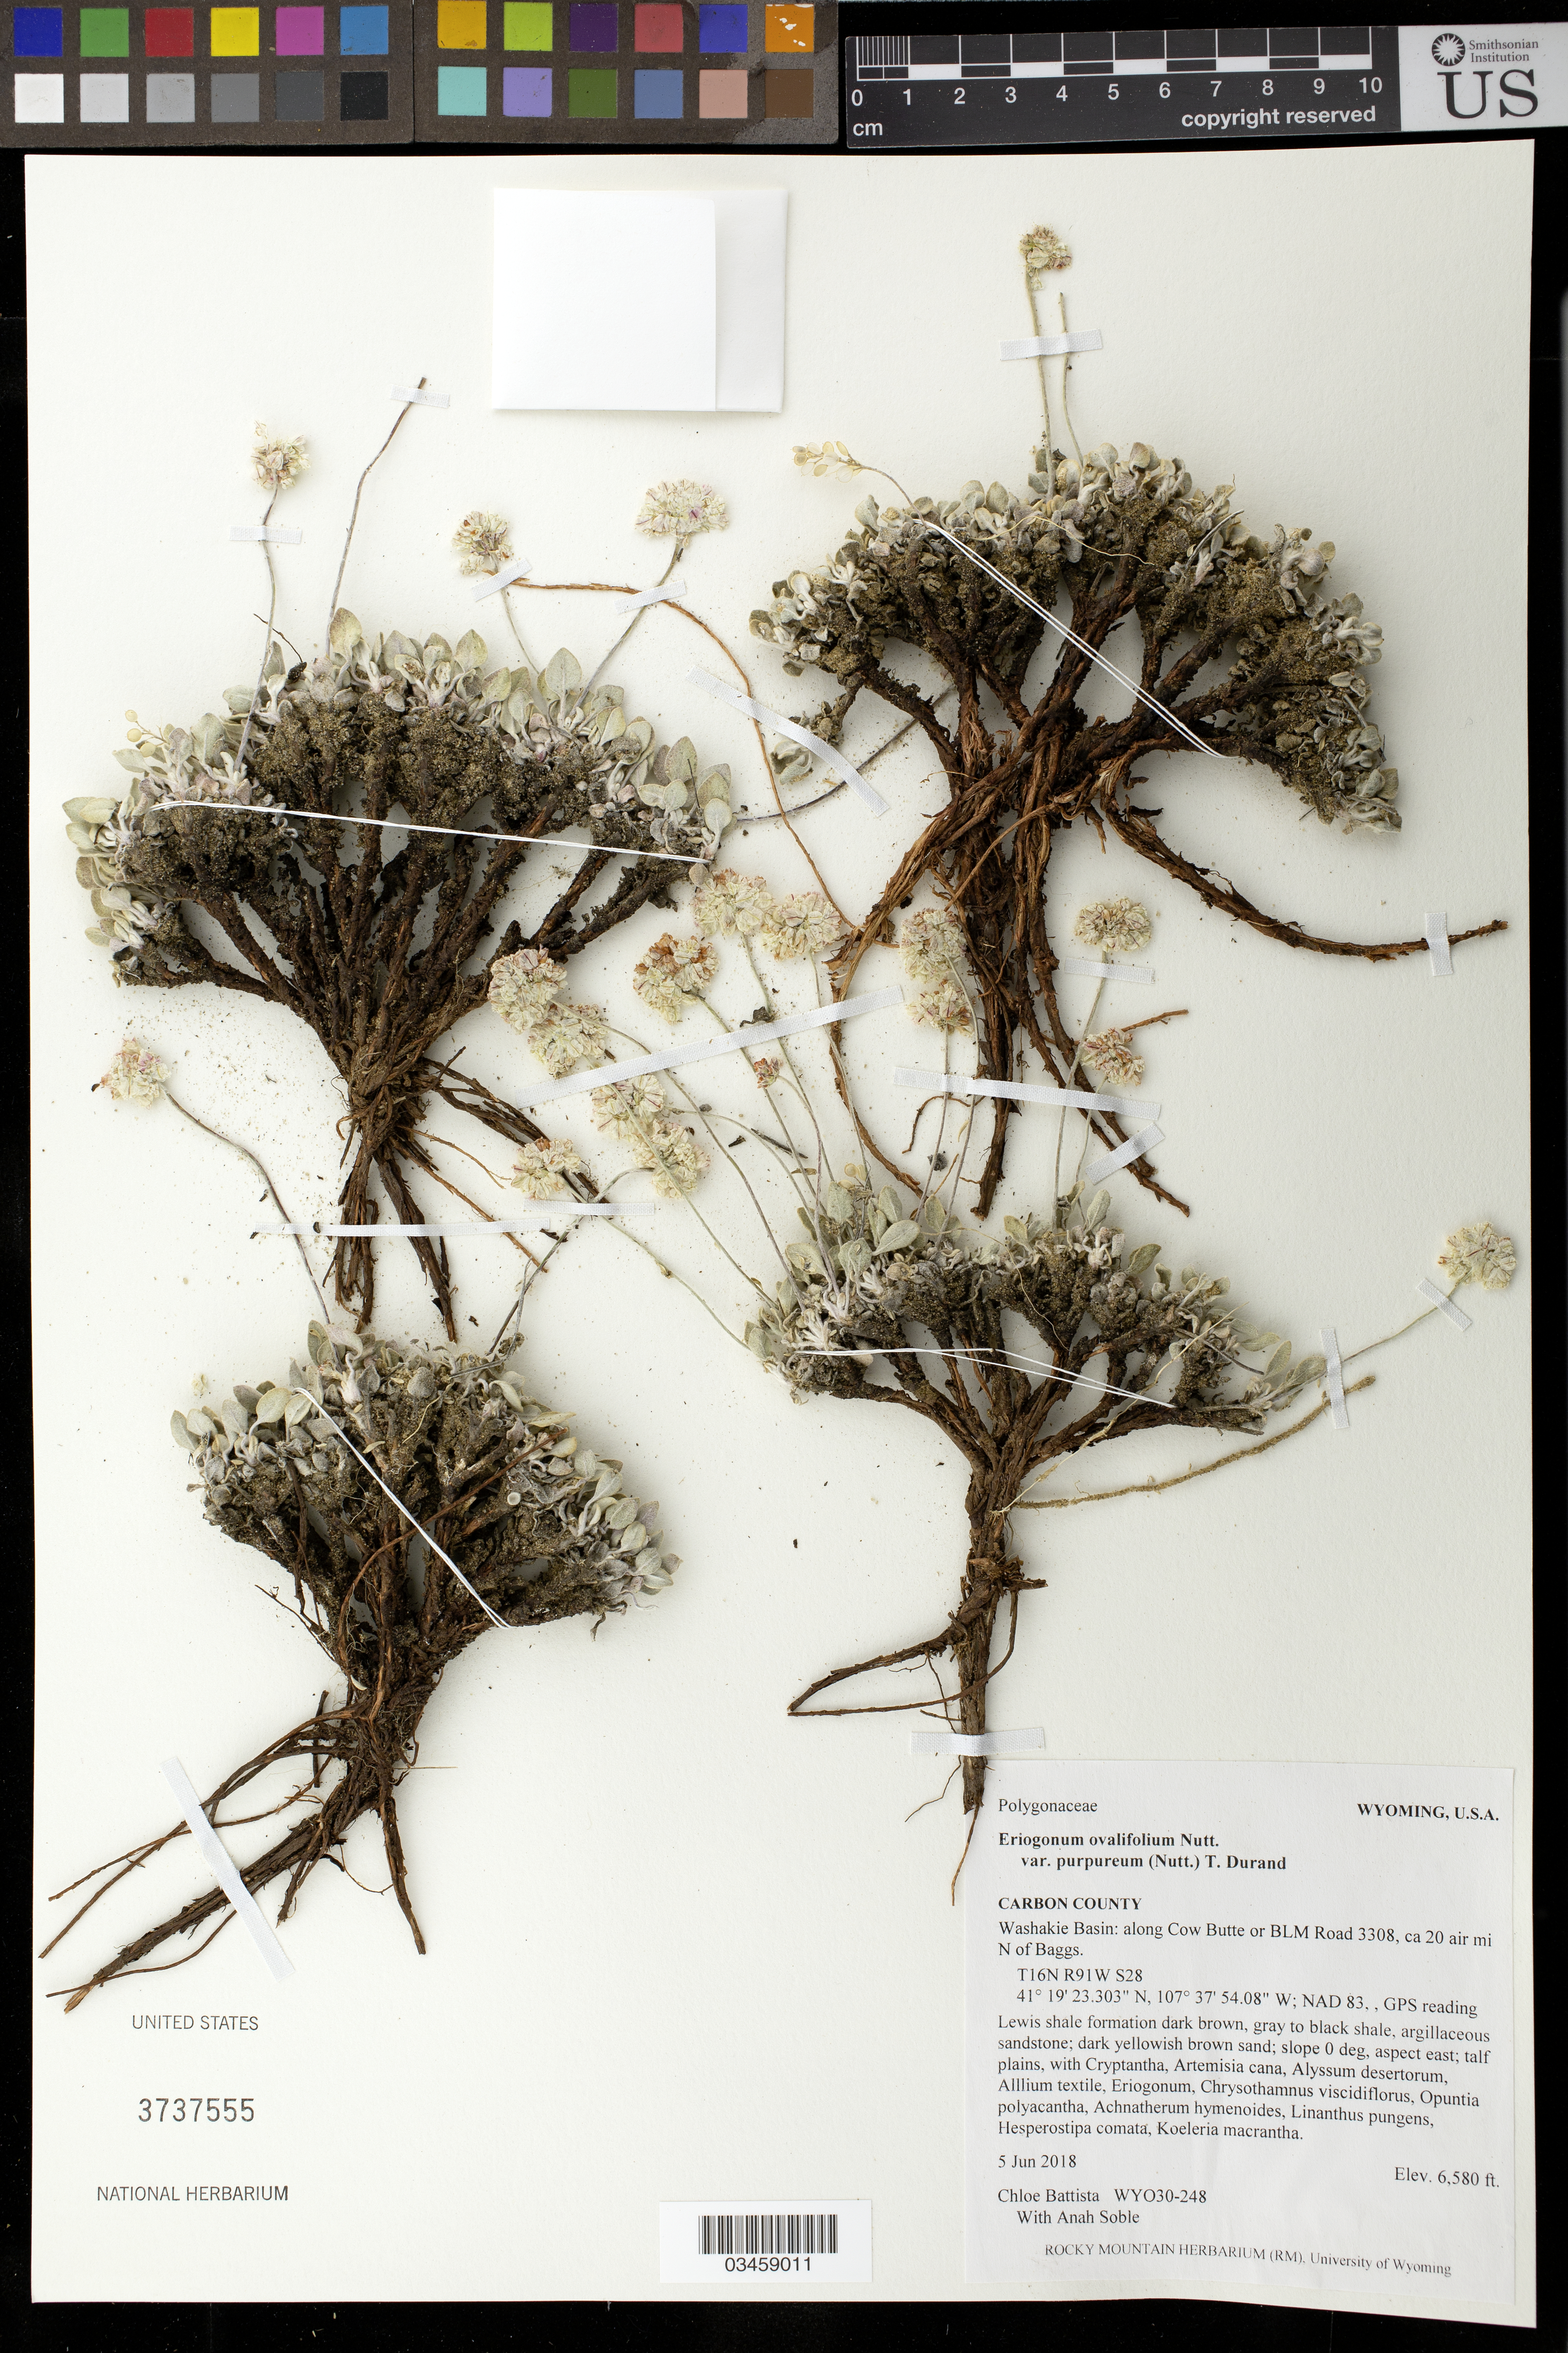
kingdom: Plantae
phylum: Tracheophyta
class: Magnoliopsida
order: Caryophyllales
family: Polygonaceae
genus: Eriogonum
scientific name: Eriogonum ovalifolium var. purpureum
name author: (Nutt.) Durand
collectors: C. Battista & A. Soble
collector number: WY030-248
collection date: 2018-06-05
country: United States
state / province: Wyoming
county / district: Carbon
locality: Washakie Basin along Cow Butte or BLM Road 3308, 20 air mi. N of Baggs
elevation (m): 2006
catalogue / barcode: US 3737555